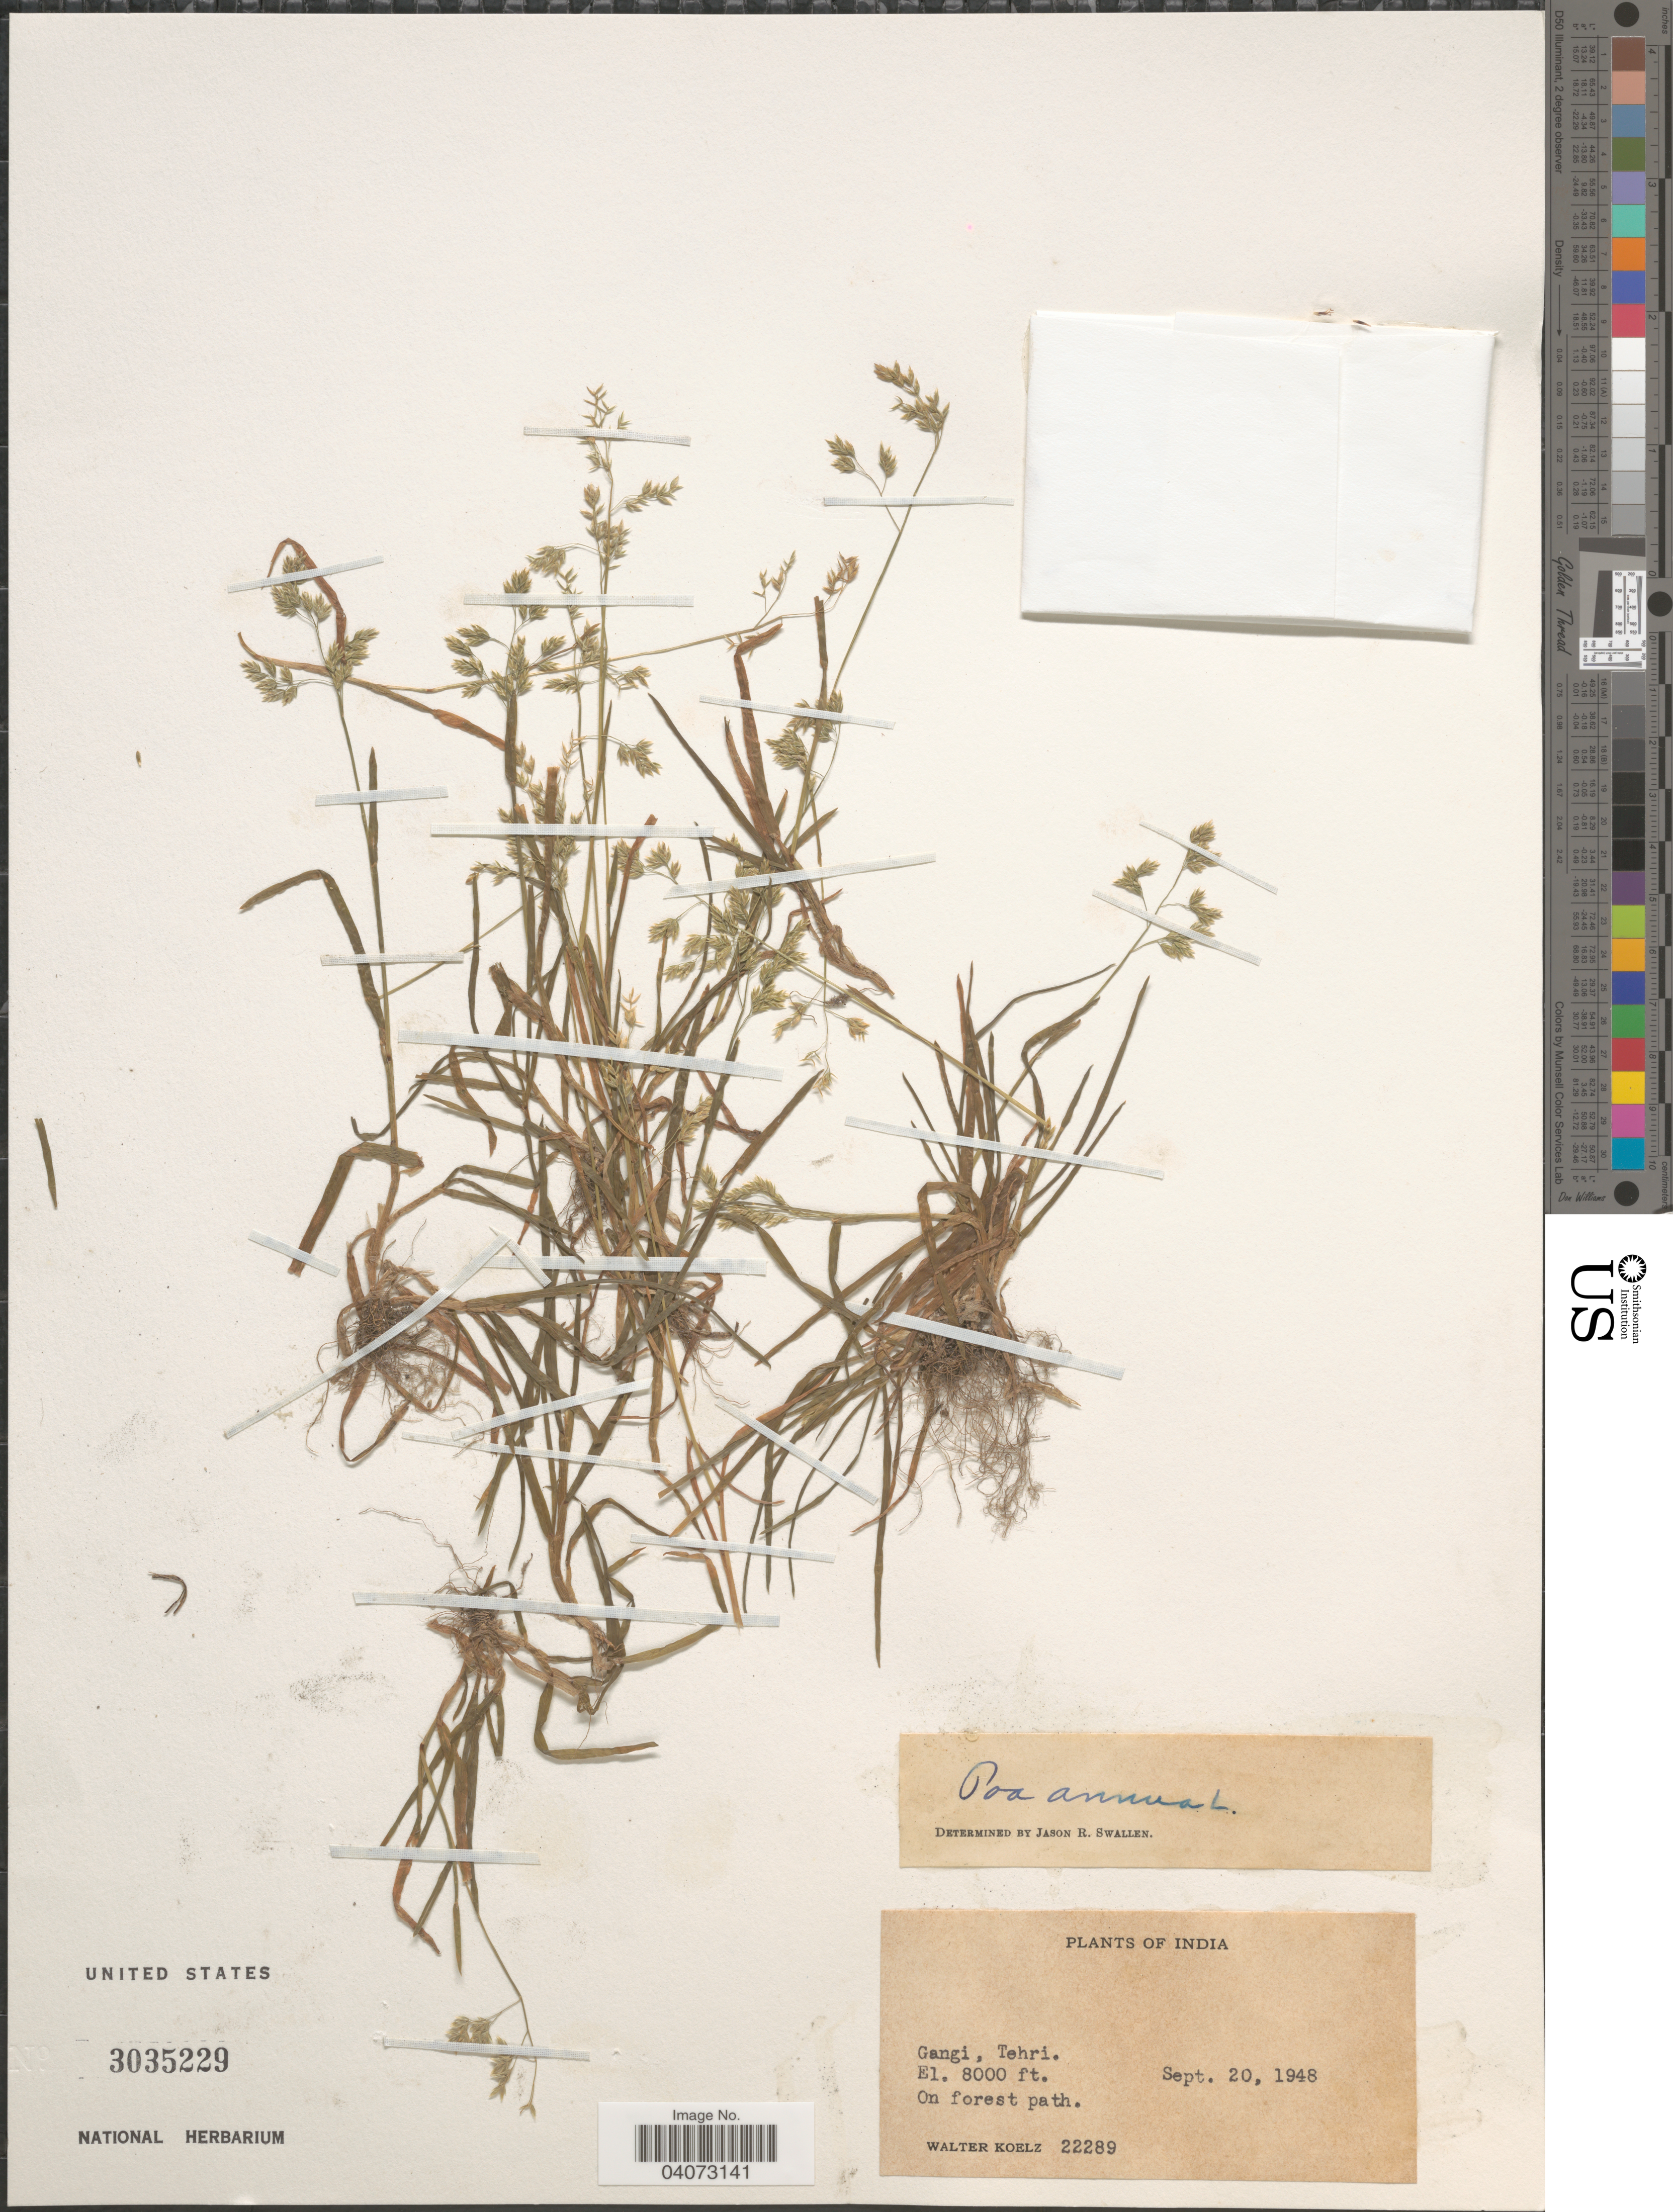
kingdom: Plantae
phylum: Tracheophyta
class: Liliopsida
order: Poales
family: Poaceae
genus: Poa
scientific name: Poa annua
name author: L.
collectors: W. N. Koelz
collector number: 22289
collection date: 1948-09-20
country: India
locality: Gangi, Tehri.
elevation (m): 2438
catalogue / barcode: US 3035229